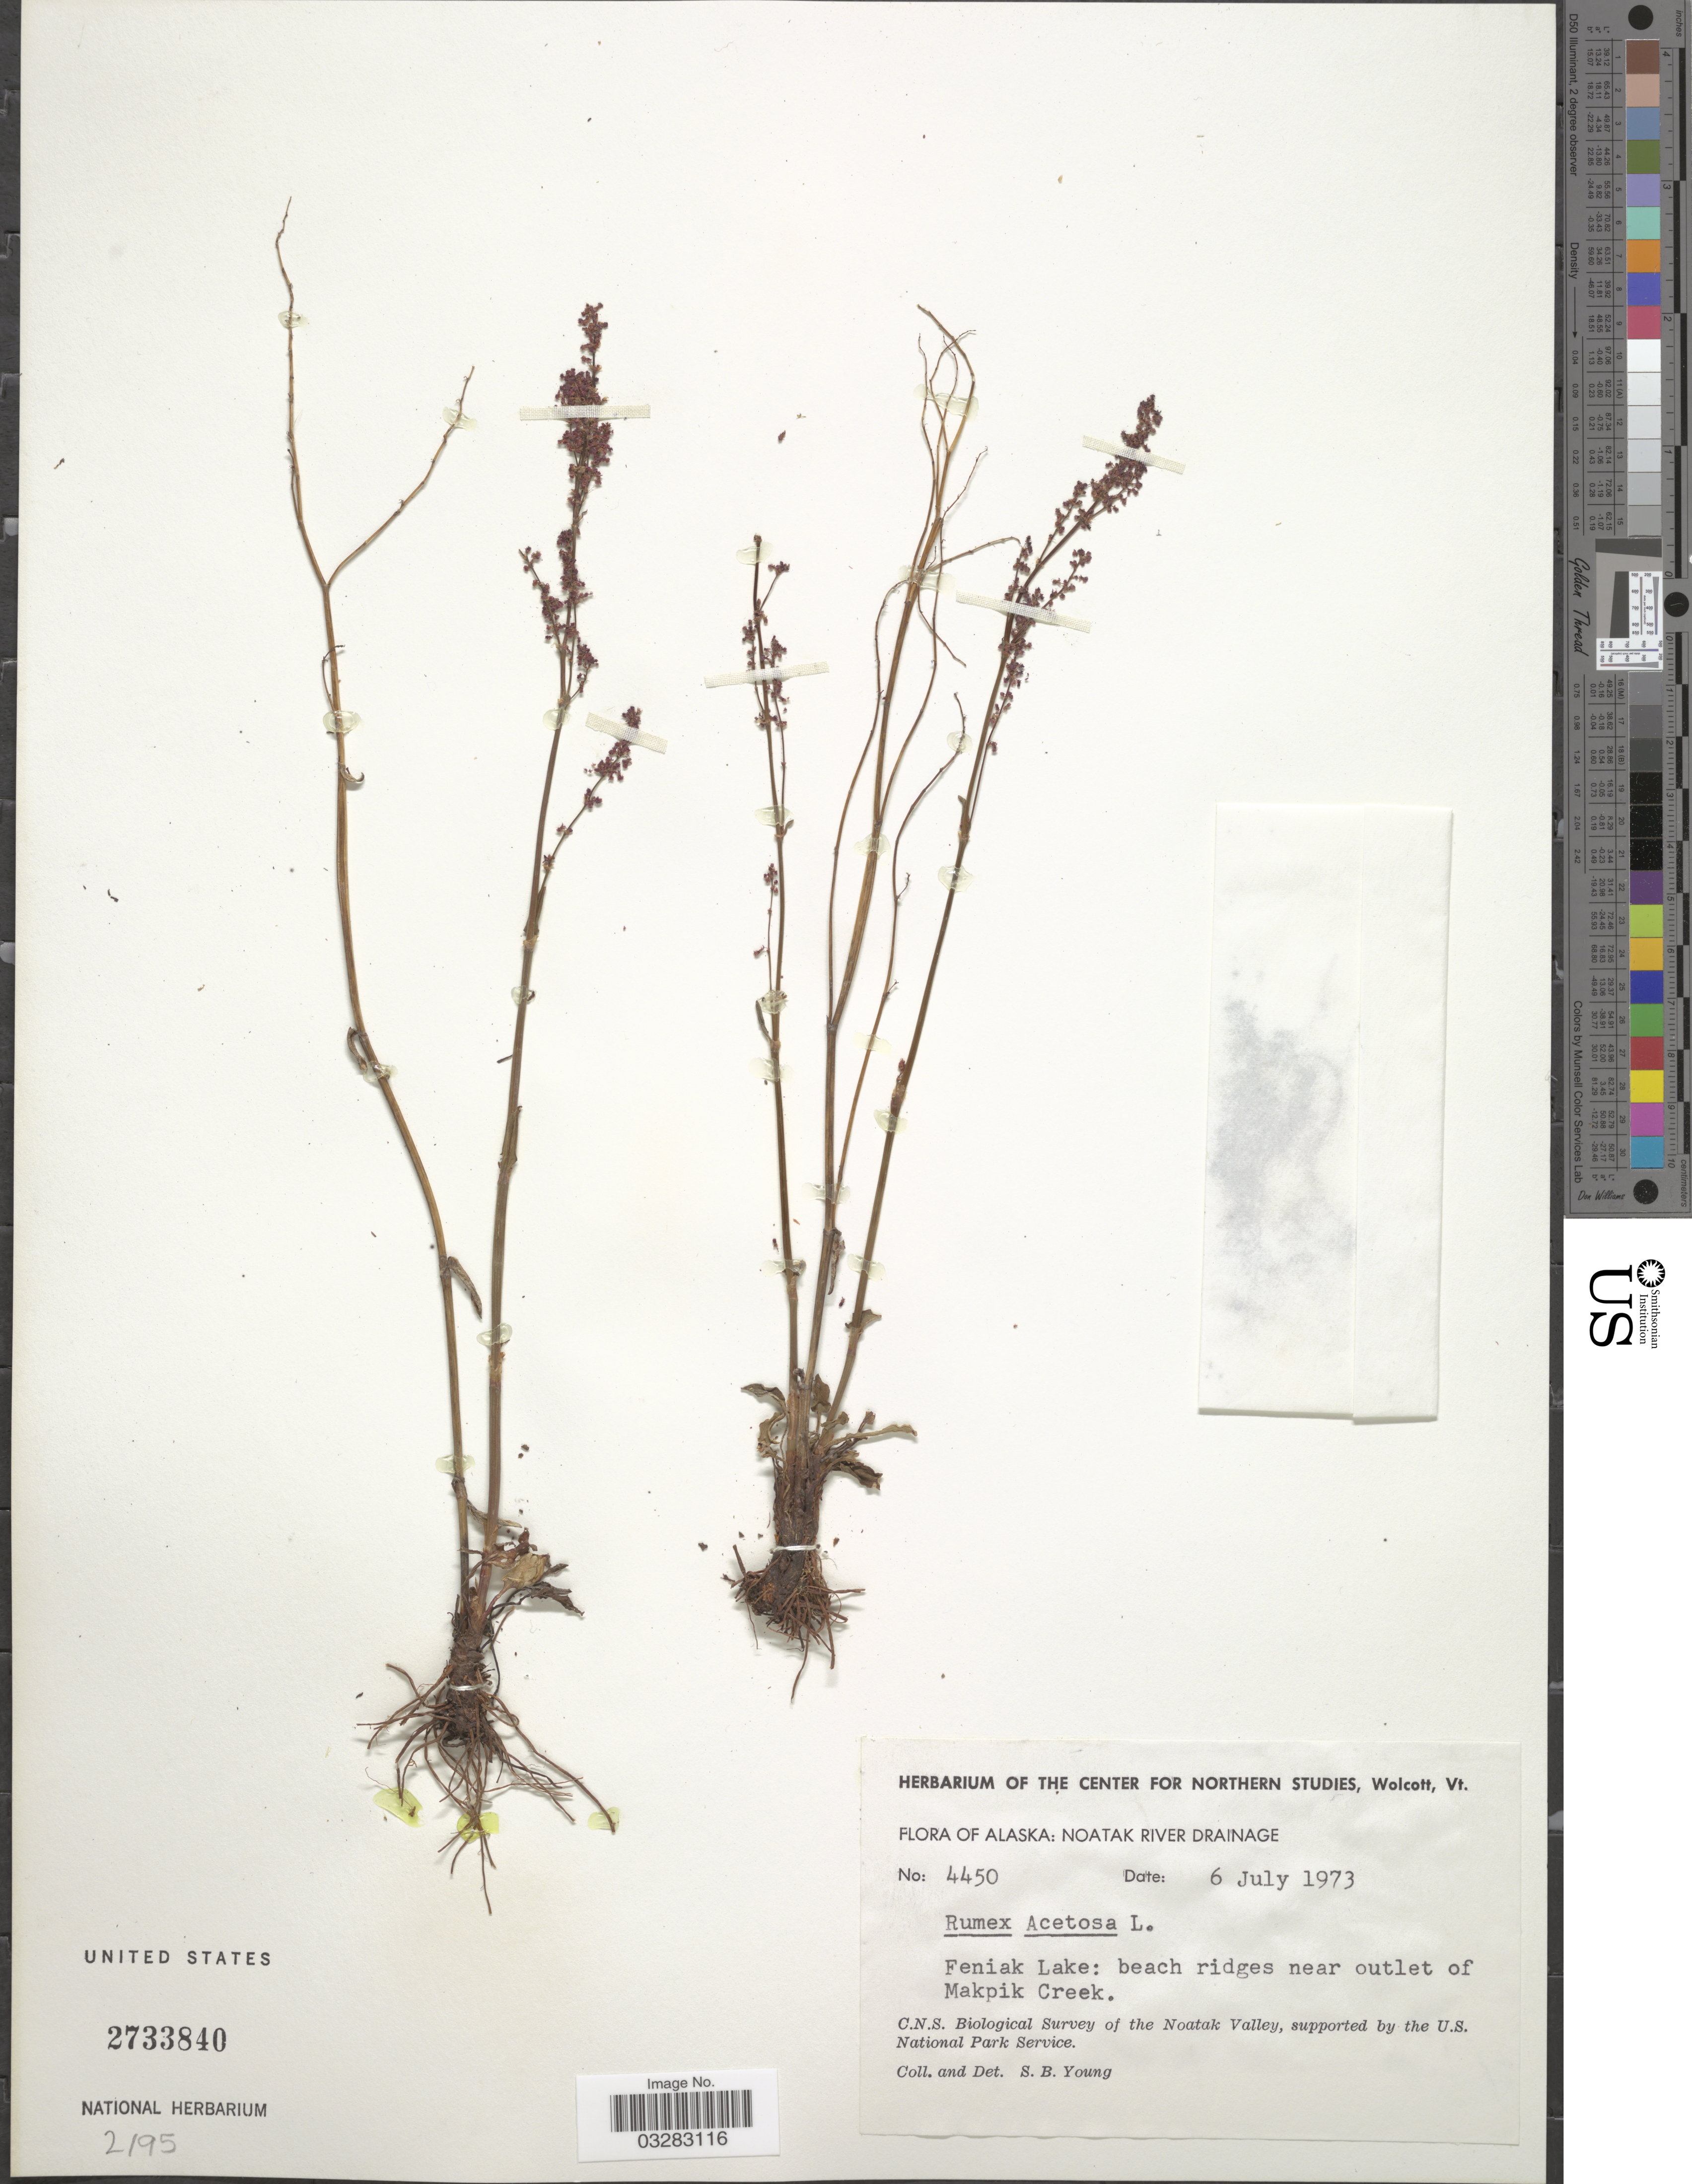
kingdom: Plantae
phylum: Tracheophyta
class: Magnoliopsida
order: Caryophyllales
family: Polygonaceae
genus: Rumex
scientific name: Rumex acetosa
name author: L.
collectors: S. Young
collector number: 4450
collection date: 1973-07-06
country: United States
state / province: Alaska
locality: Noatak River Drainage. Feniak Lake: beach ridges near outlet of Makpik Creek. Noatak Valley.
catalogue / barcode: US 2733840